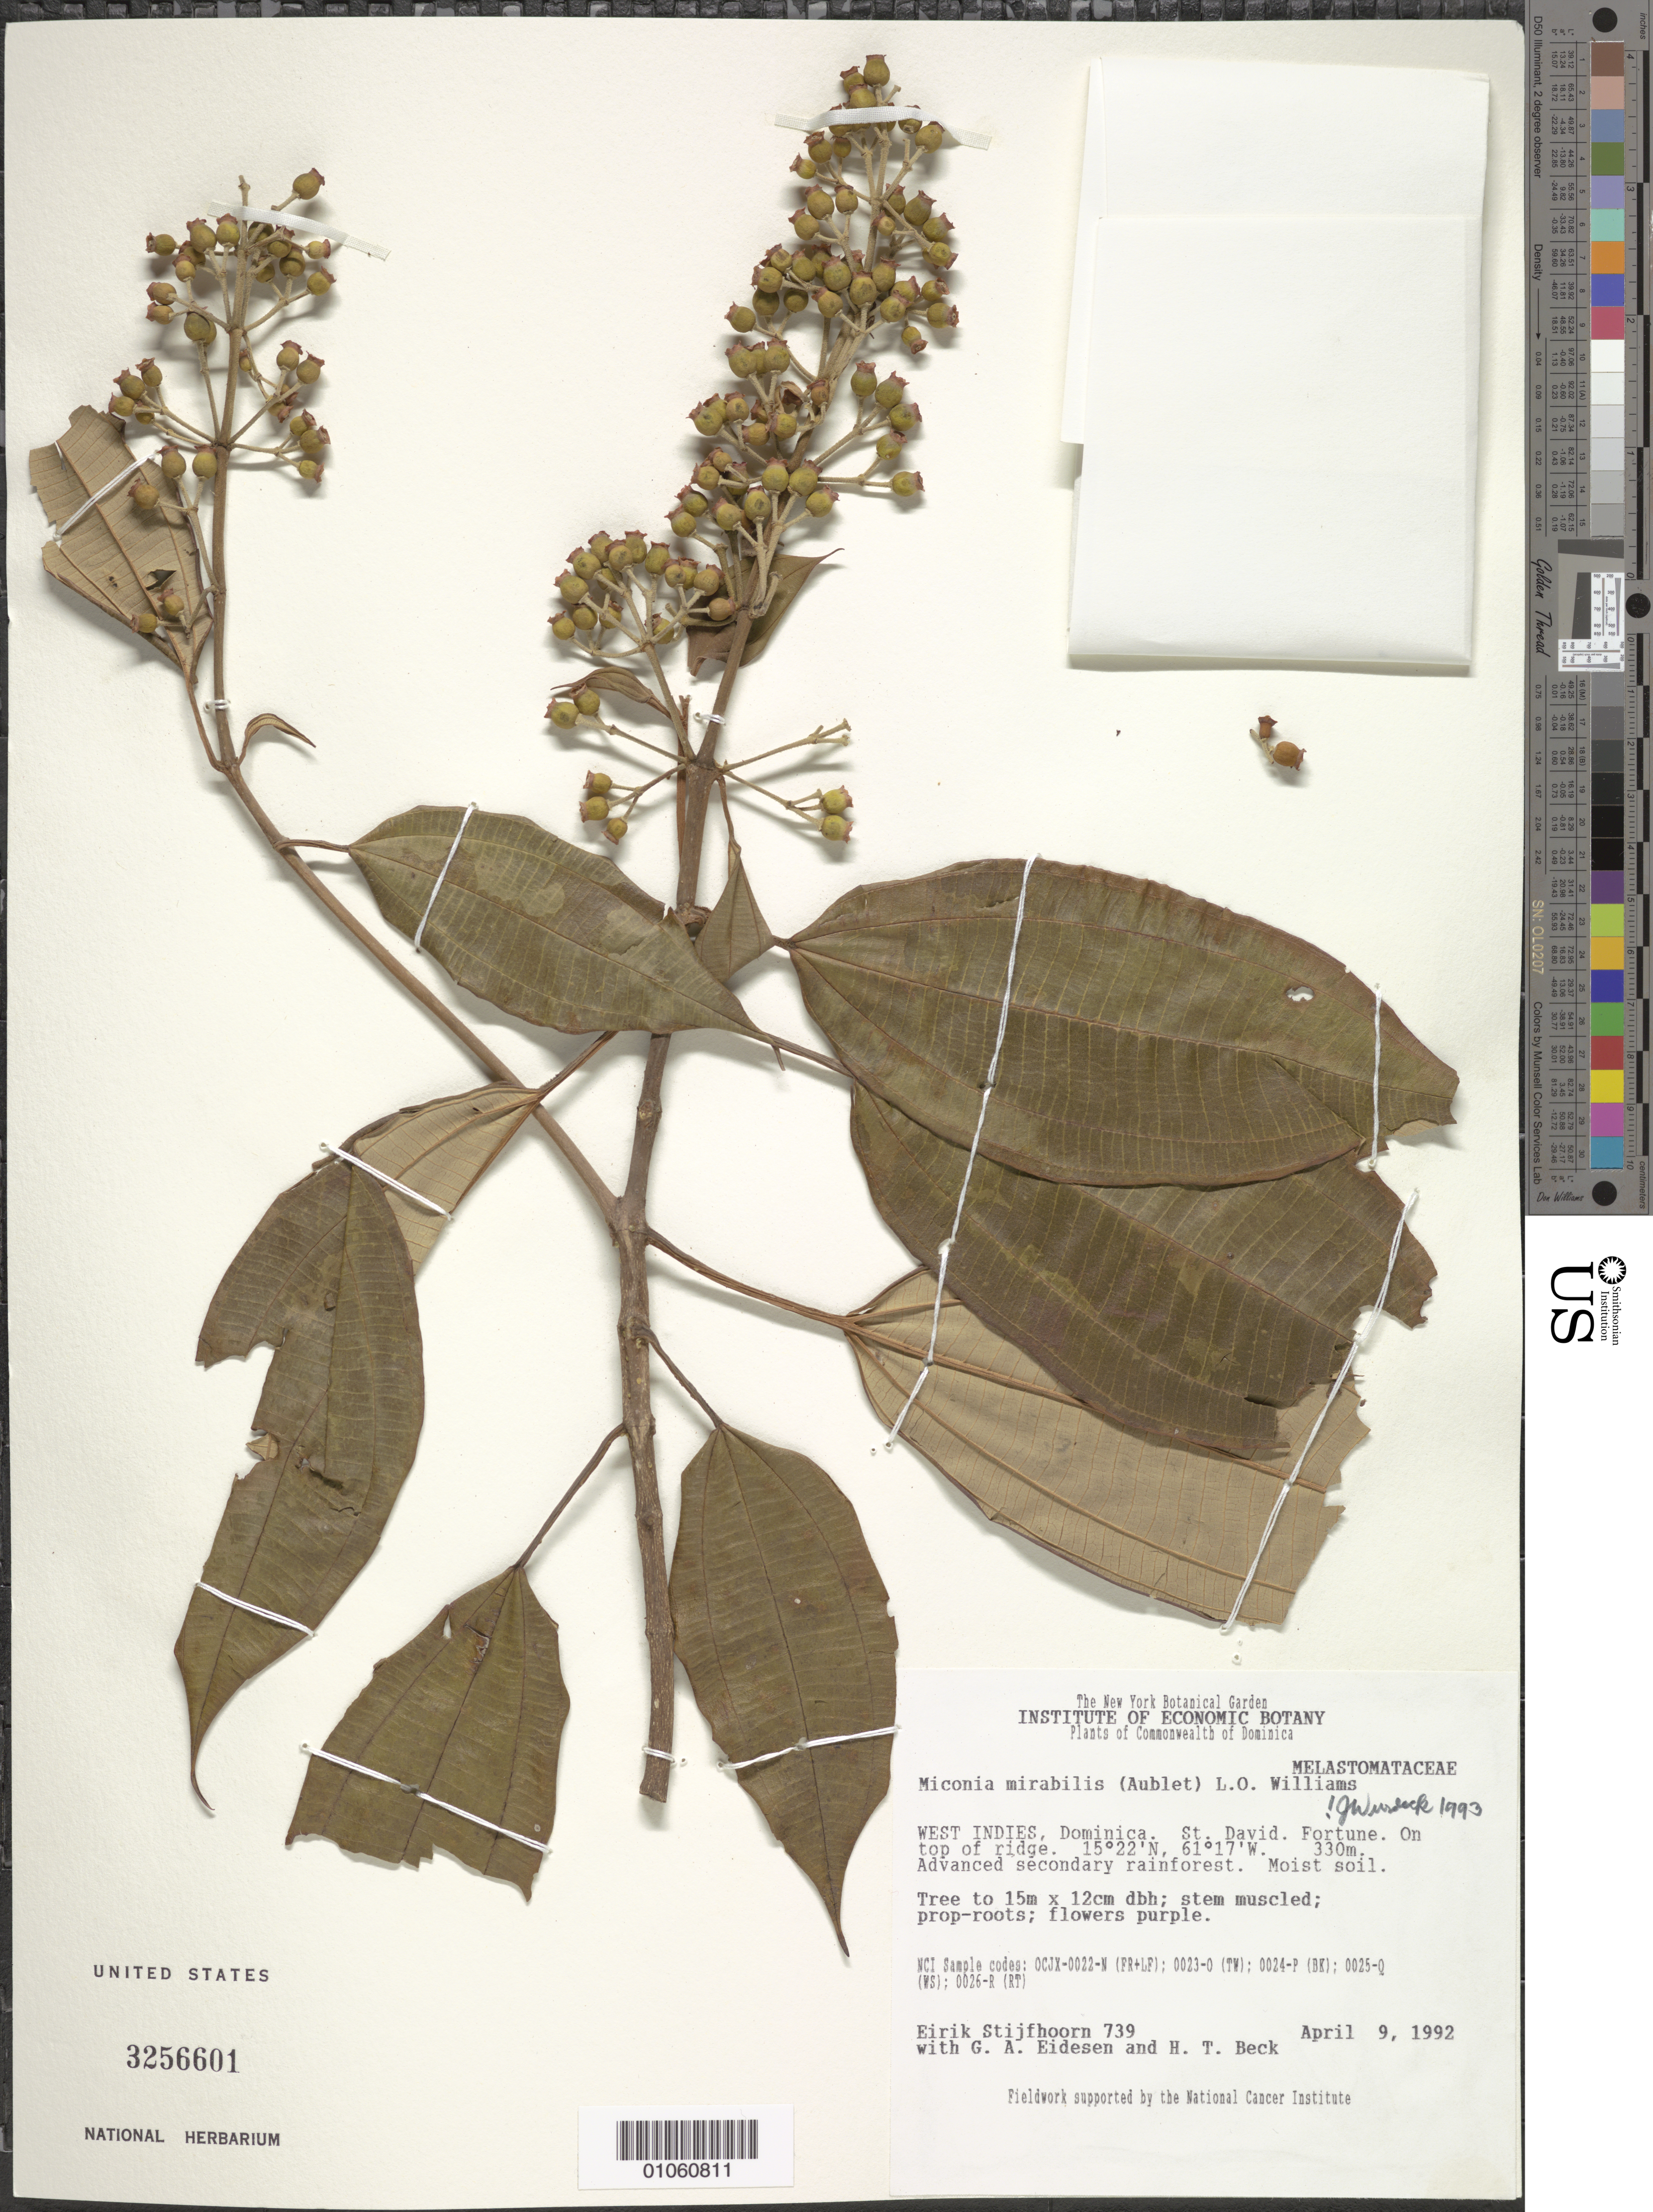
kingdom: Plantae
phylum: Tracheophyta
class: Magnoliopsida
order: Myrtales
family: Melastomataceae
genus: Miconia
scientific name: Miconia mirabilis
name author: (Aubl.) L.O. Williams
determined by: Wurdack, John J., (US), US (UNITED STATES)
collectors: E. Stijfhoorn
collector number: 739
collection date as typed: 09 Apr 1992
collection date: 1992-04-09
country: Dominica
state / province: St. David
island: Dominica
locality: Fortune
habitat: On top of ridge; advanced secondary rainforest. Moist soil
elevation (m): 330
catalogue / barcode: US 3256601